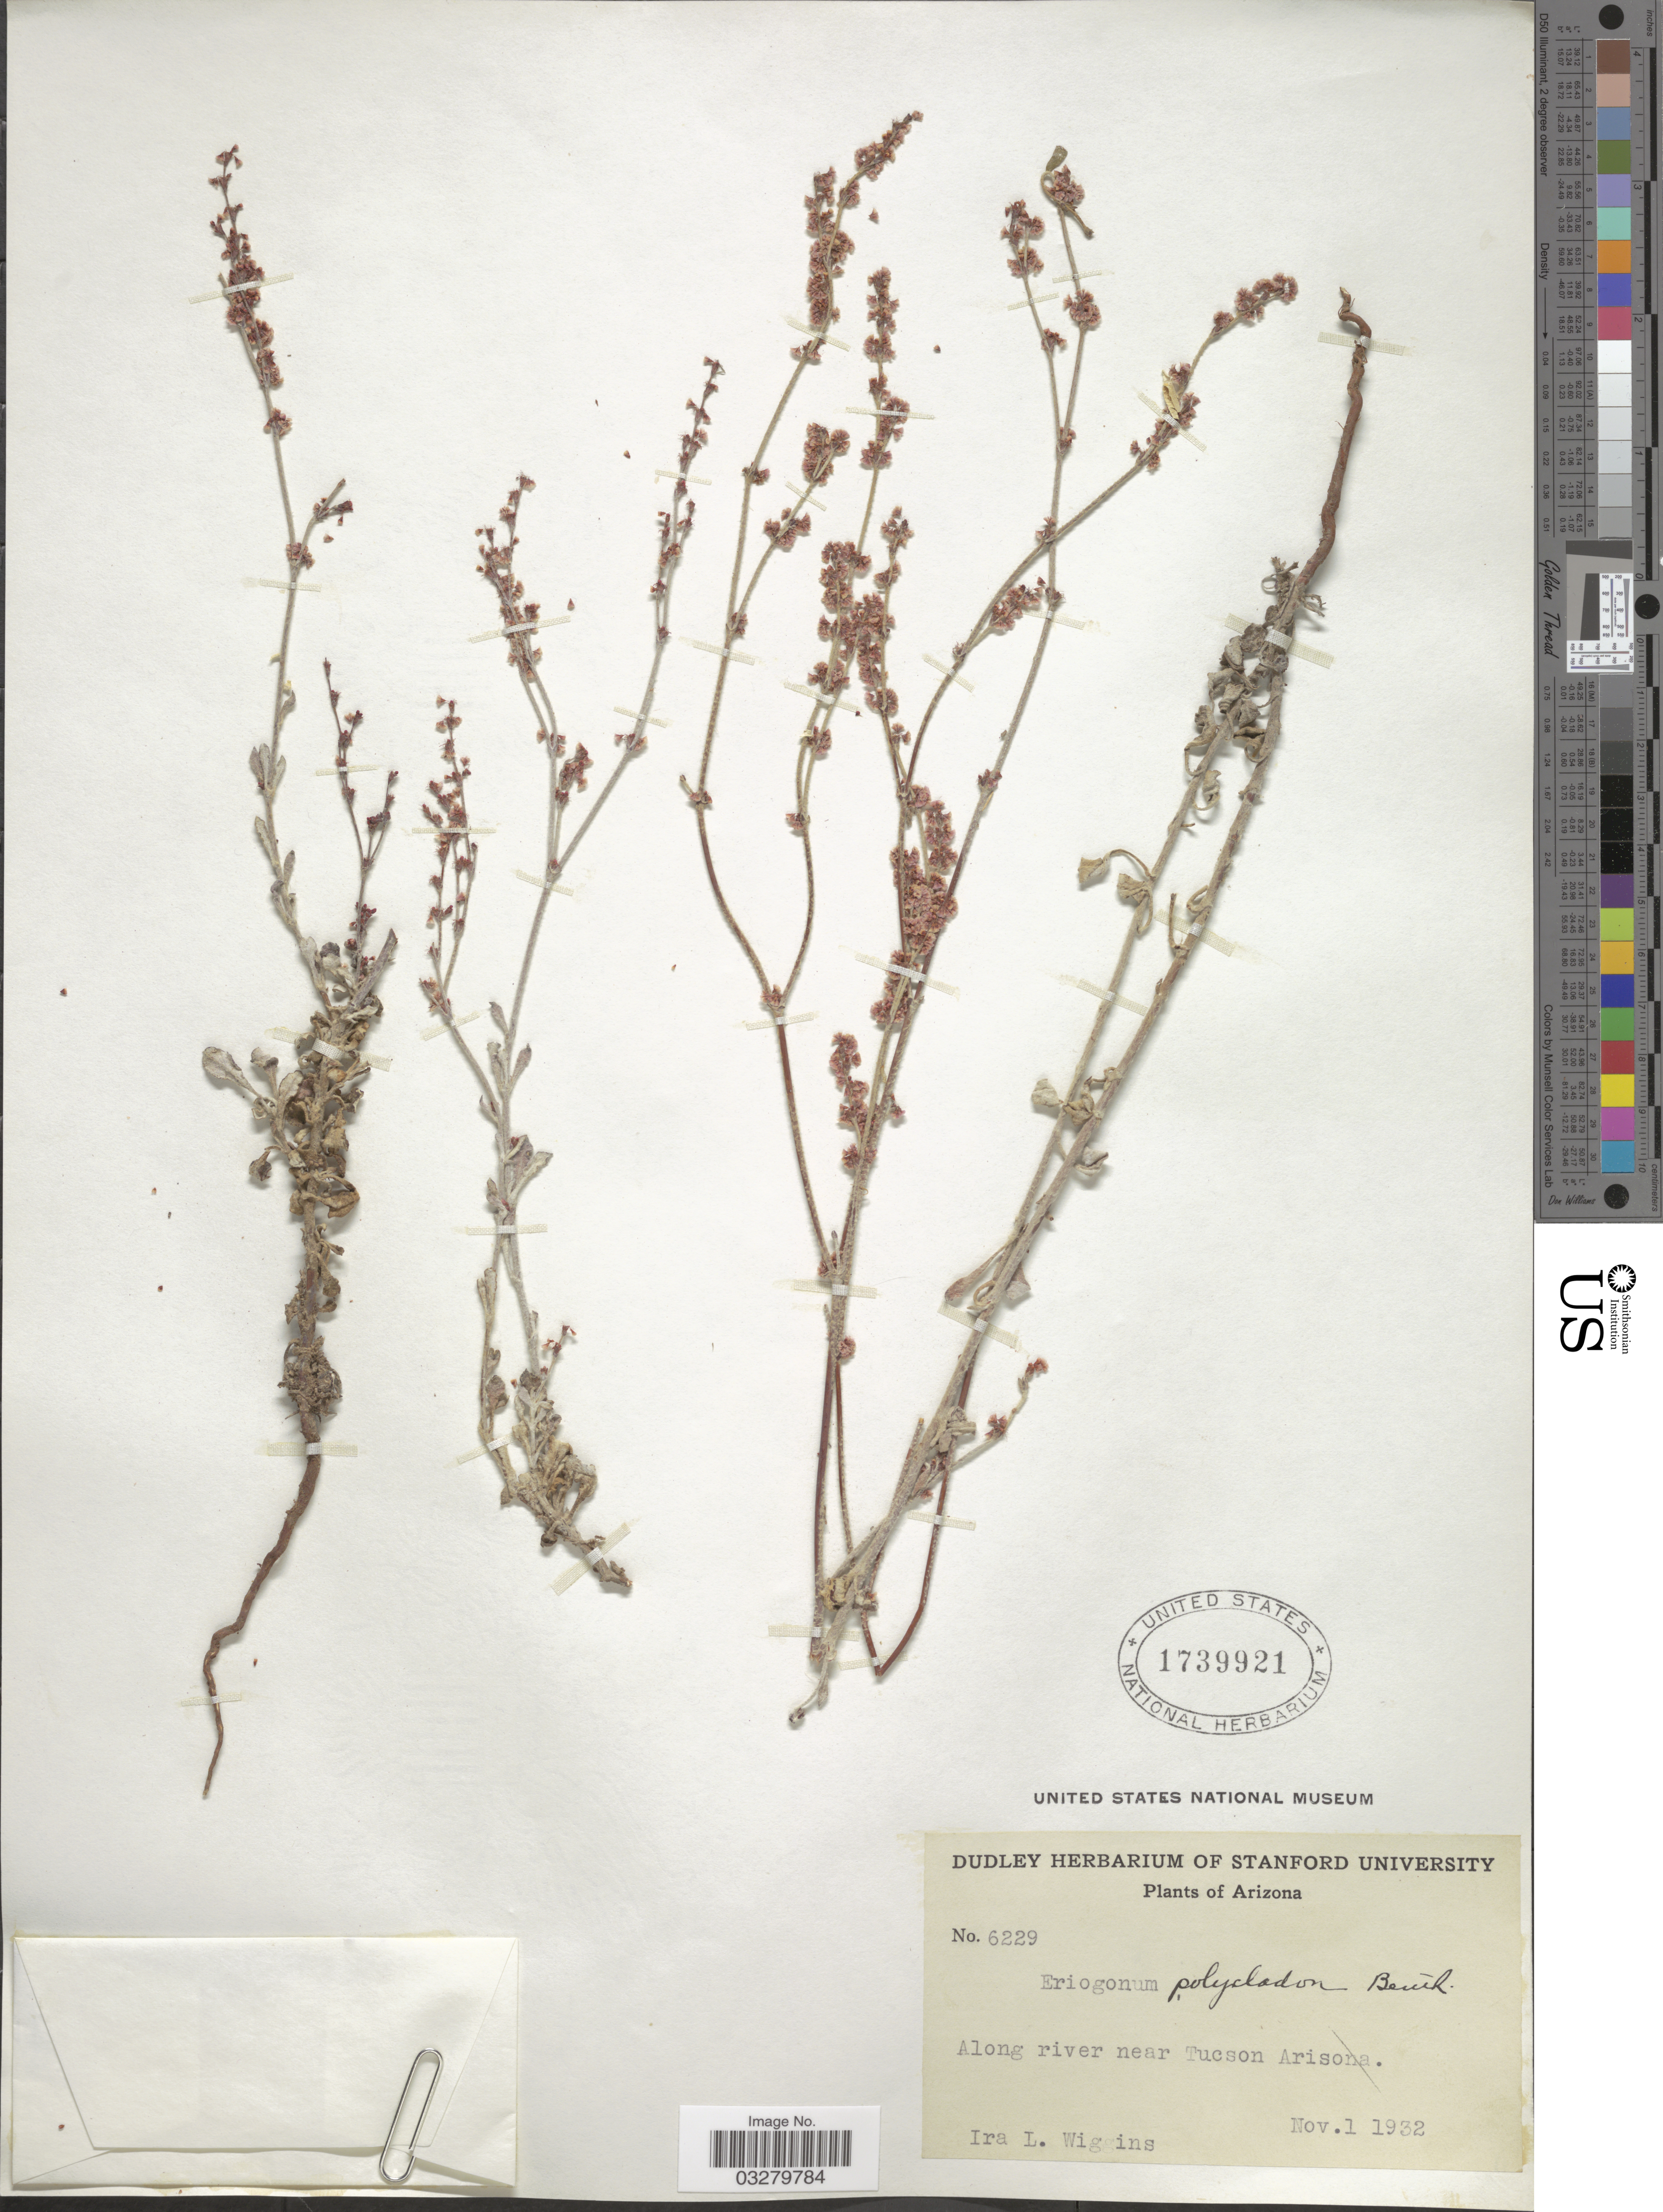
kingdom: Plantae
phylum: Tracheophyta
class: Magnoliopsida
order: Caryophyllales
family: Polygonaceae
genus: Eriogonum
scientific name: Eriogonum polycladon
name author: Benth.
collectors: I. L. Wiggins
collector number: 6229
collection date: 1932-11-01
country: United States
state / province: Arizona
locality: Along river near Tucson Arisona.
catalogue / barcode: US 1739921